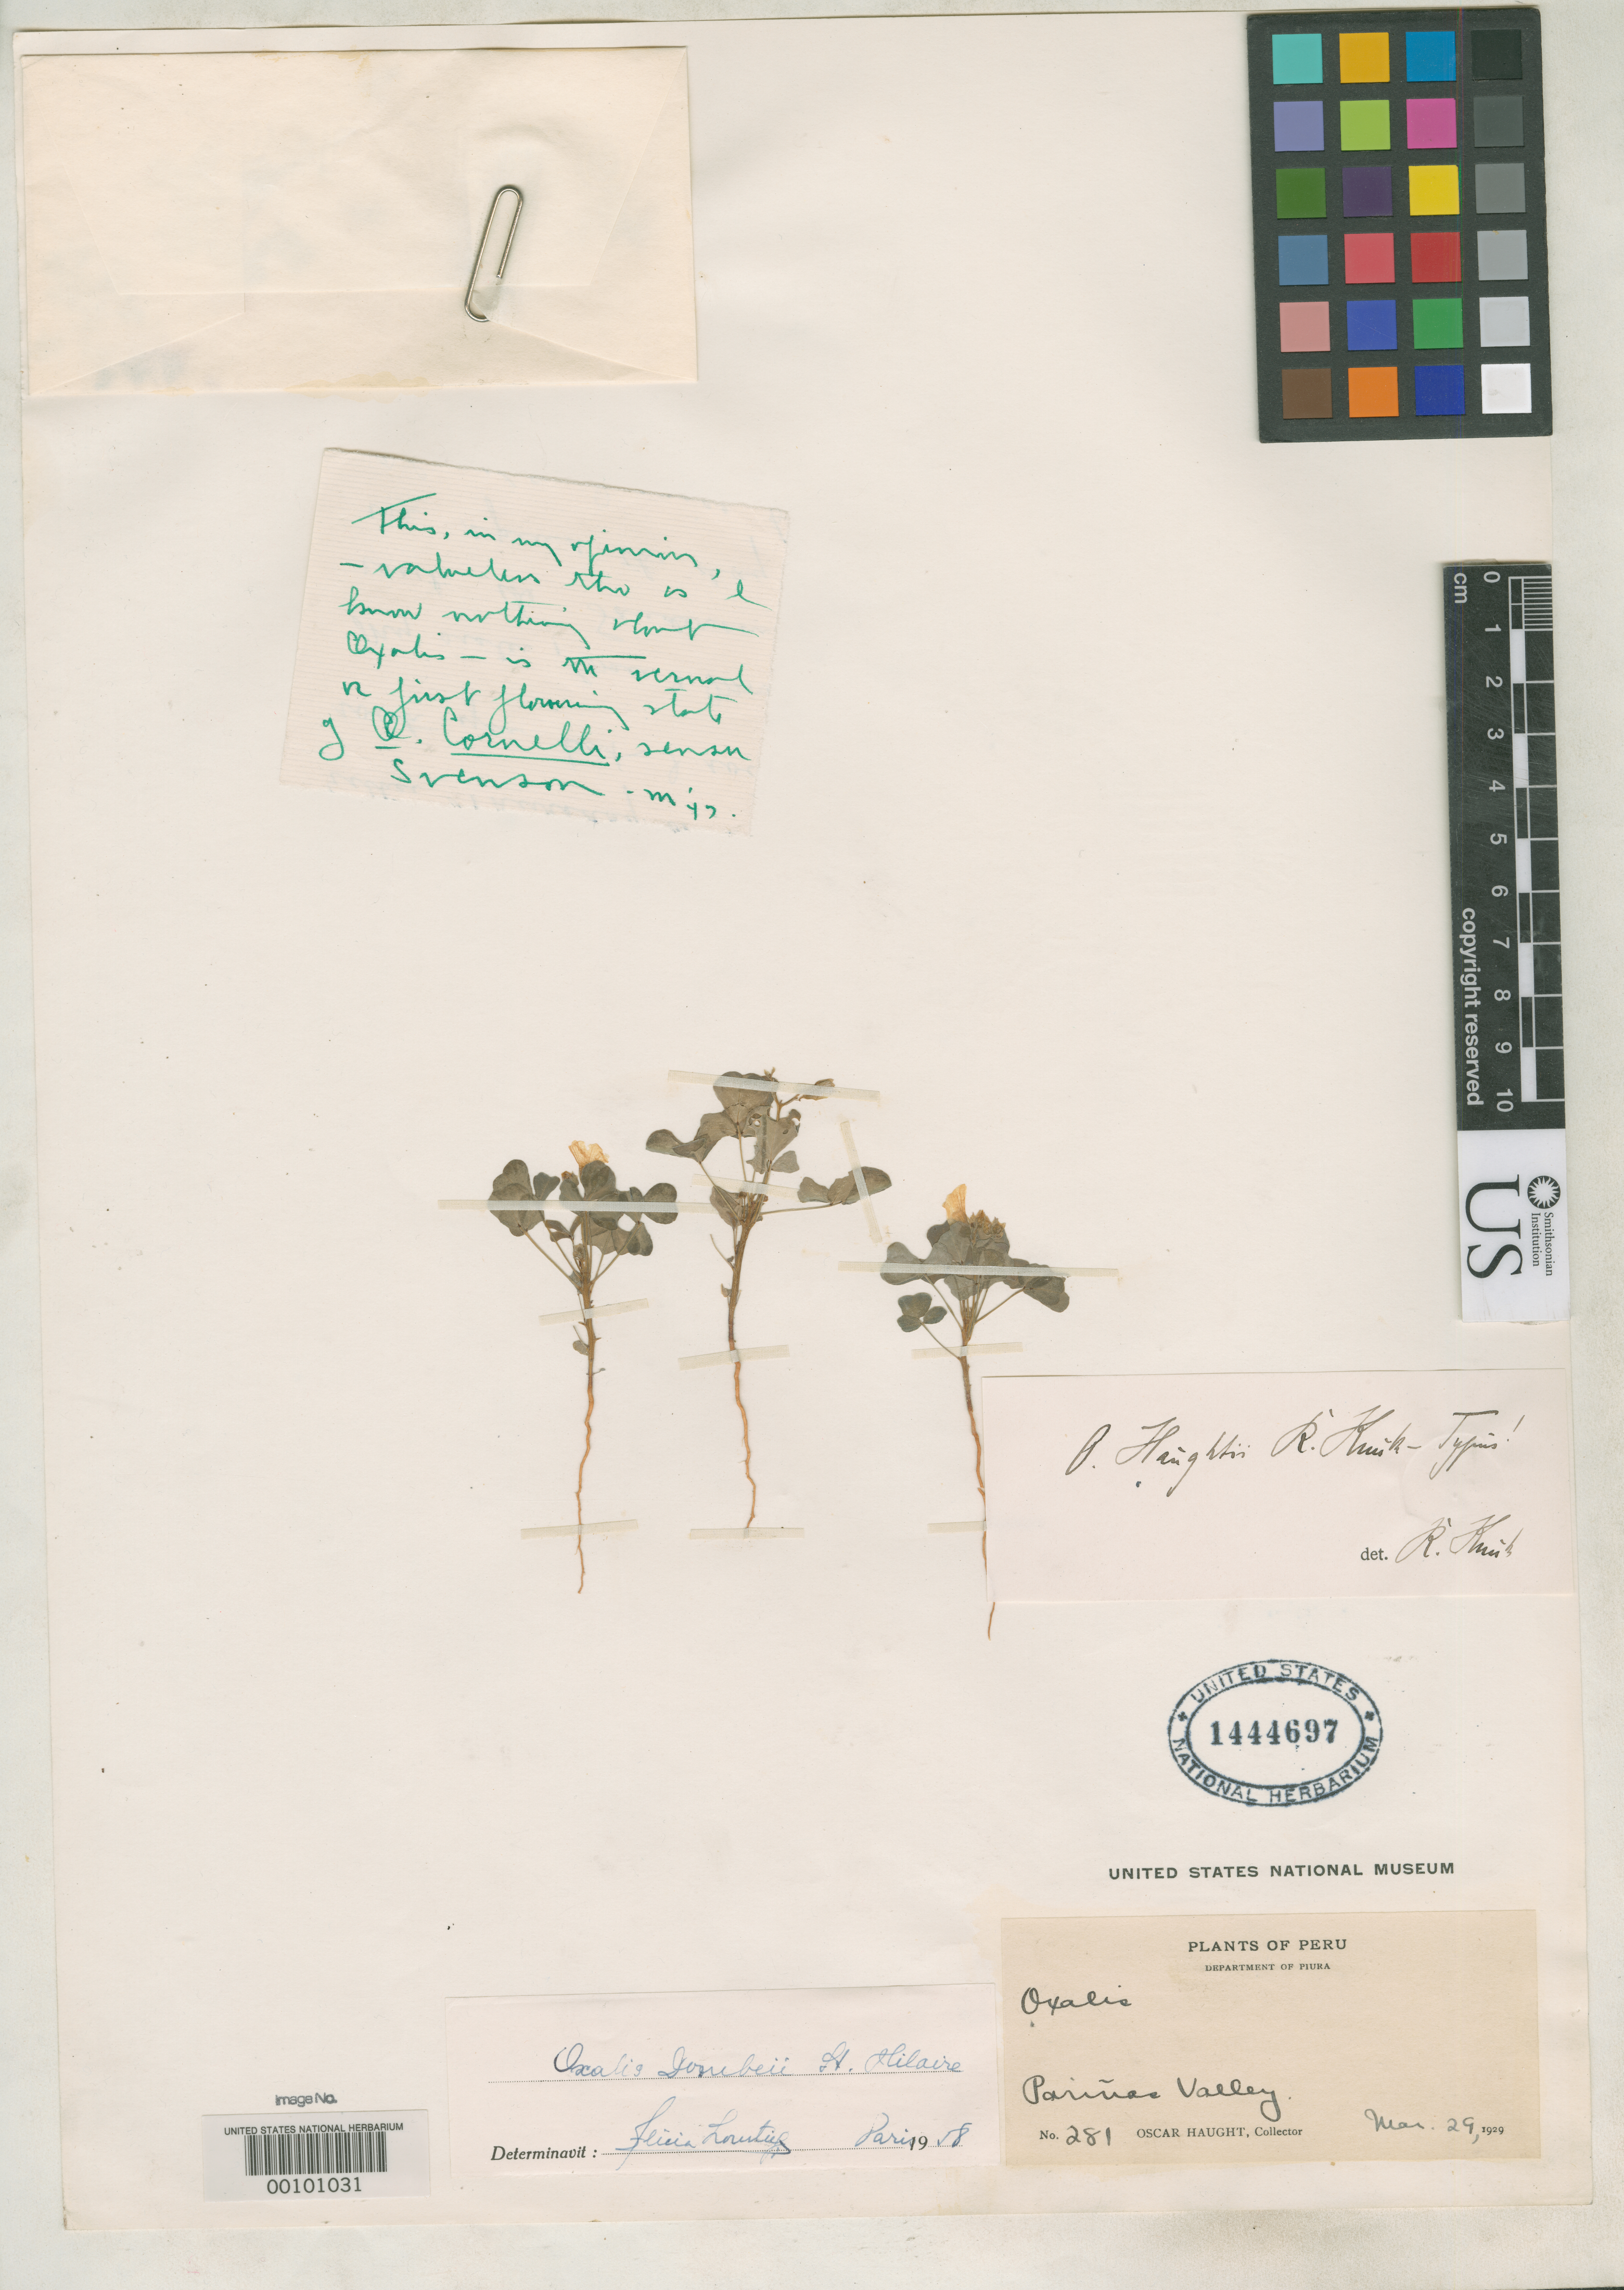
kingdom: Plantae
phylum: Tracheophyta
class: Magnoliopsida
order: Oxalidales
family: Oxalidaceae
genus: Oxalis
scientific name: Oxalis haughtii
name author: R. Knuth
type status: Holotype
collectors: O. L. Haught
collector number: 281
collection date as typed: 29 Mar 1929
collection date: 1929-03-29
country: Peru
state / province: Piura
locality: Parinas Valley.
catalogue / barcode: US 1444697